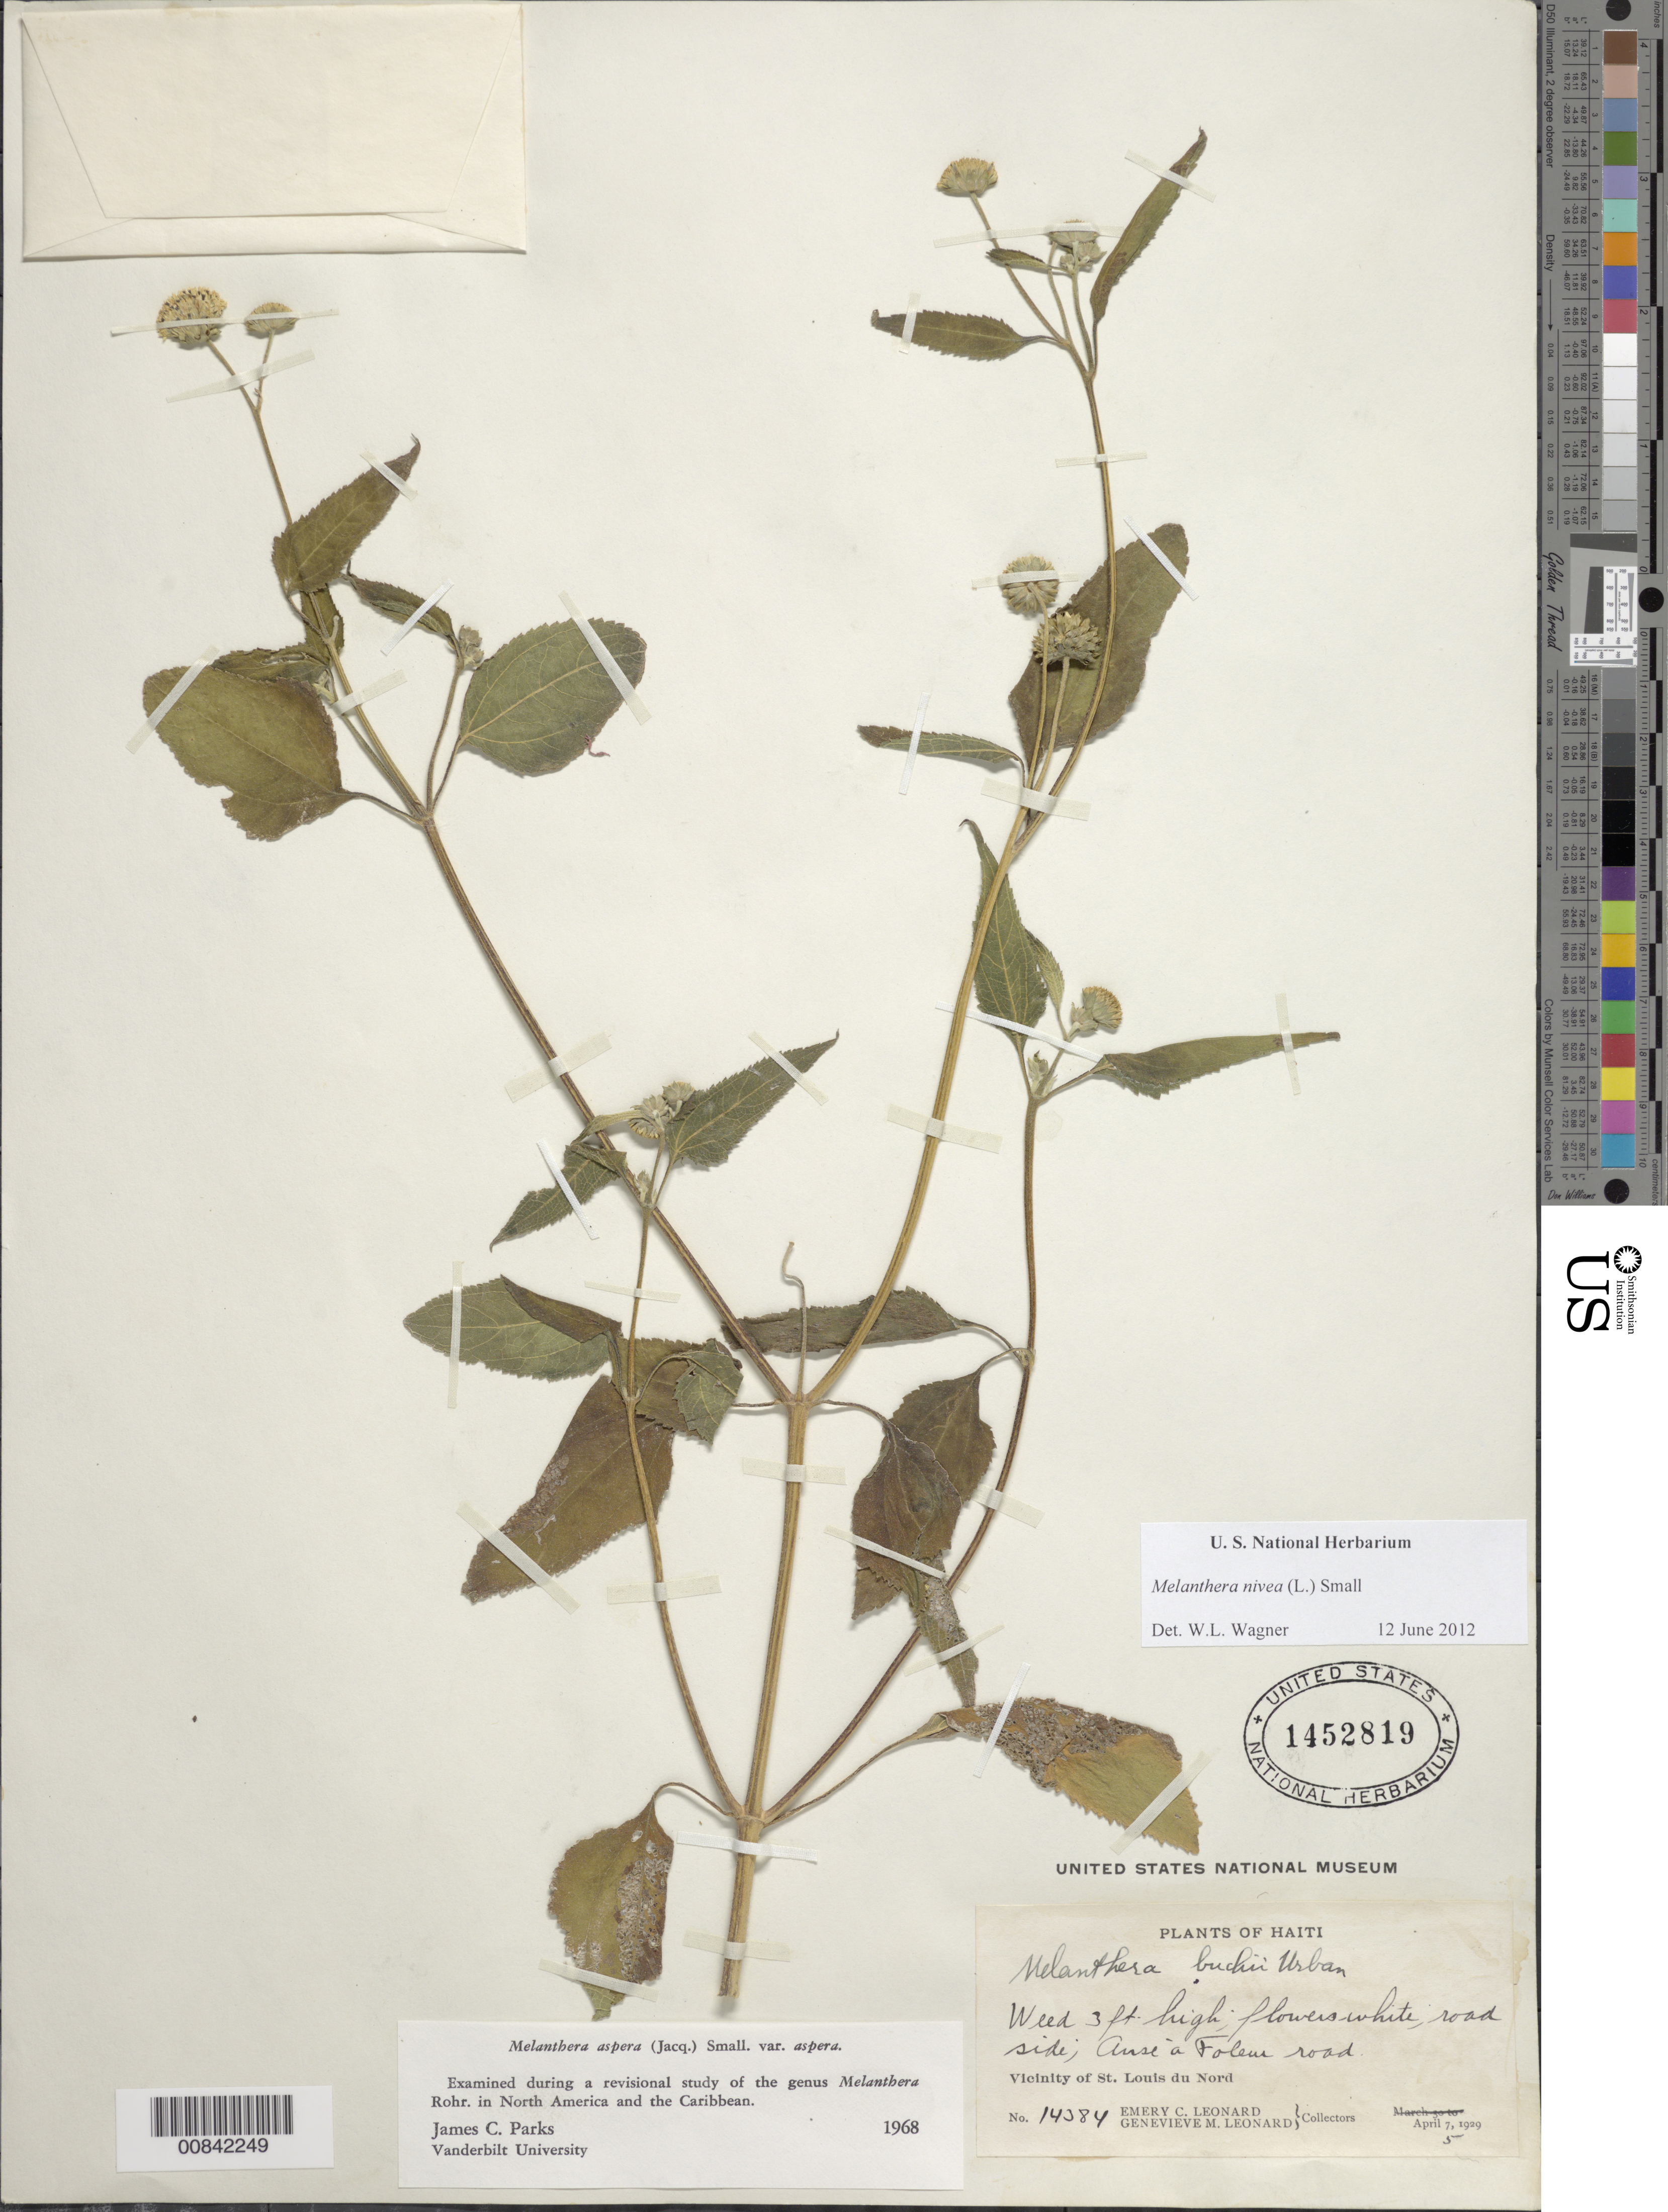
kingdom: Plantae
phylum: Tracheophyta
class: Magnoliopsida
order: Asterales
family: Asteraceae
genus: Melanthera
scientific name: Melanthera nivea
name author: (L.) Small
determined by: Parks, J. C.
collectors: E. C. Leonard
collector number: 14384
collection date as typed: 05 Apr 1929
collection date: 1929-04-05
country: Haiti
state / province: Nord-Ouest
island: Hispaniola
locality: Vicinity of St. Louis du Nord, Anse à Faleur road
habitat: Roadside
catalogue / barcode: US 1452819